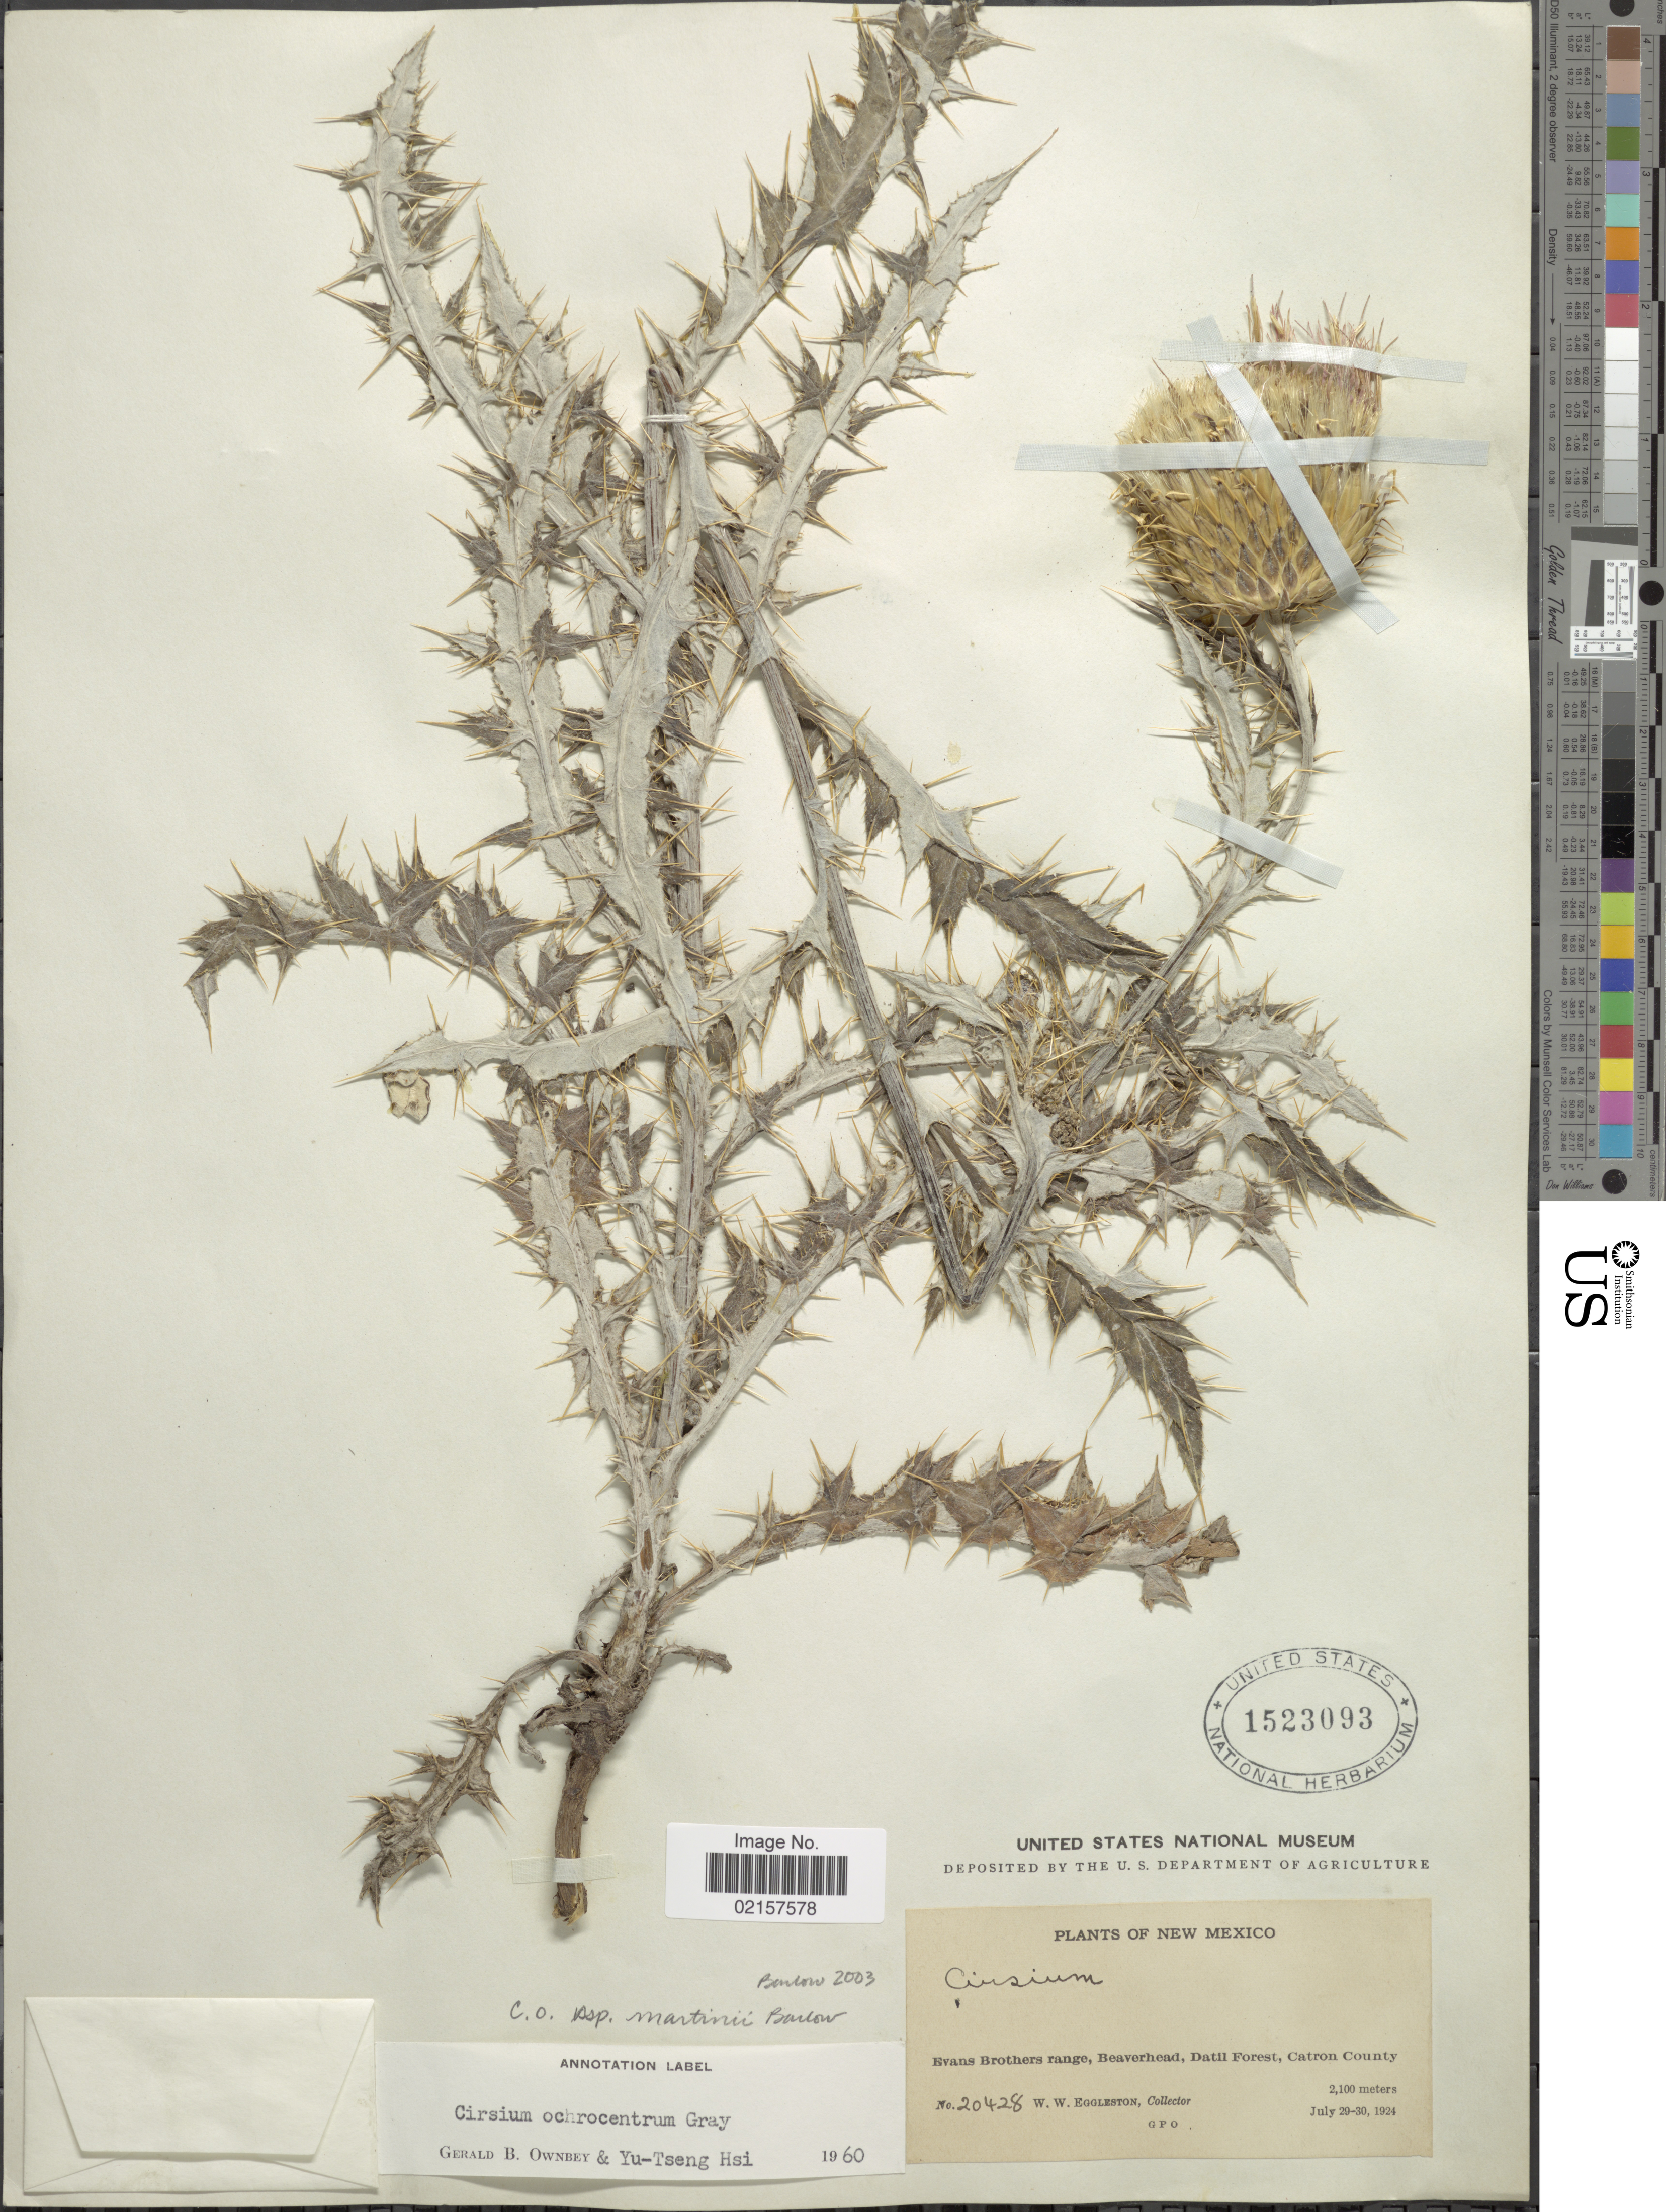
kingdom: Plantae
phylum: Tracheophyta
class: Magnoliopsida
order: Asterales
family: Asteraceae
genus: Cirsium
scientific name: Cirsium ochrocentrum subsp. martinii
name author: Barlow-Irick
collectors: W. W. Eggleston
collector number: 20428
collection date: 1924-07-29/1924-07-30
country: United States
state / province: New Mexico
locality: Evans Brothers range, Beaverhead, Datil Forest, Catron County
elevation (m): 2100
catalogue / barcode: US 1523093